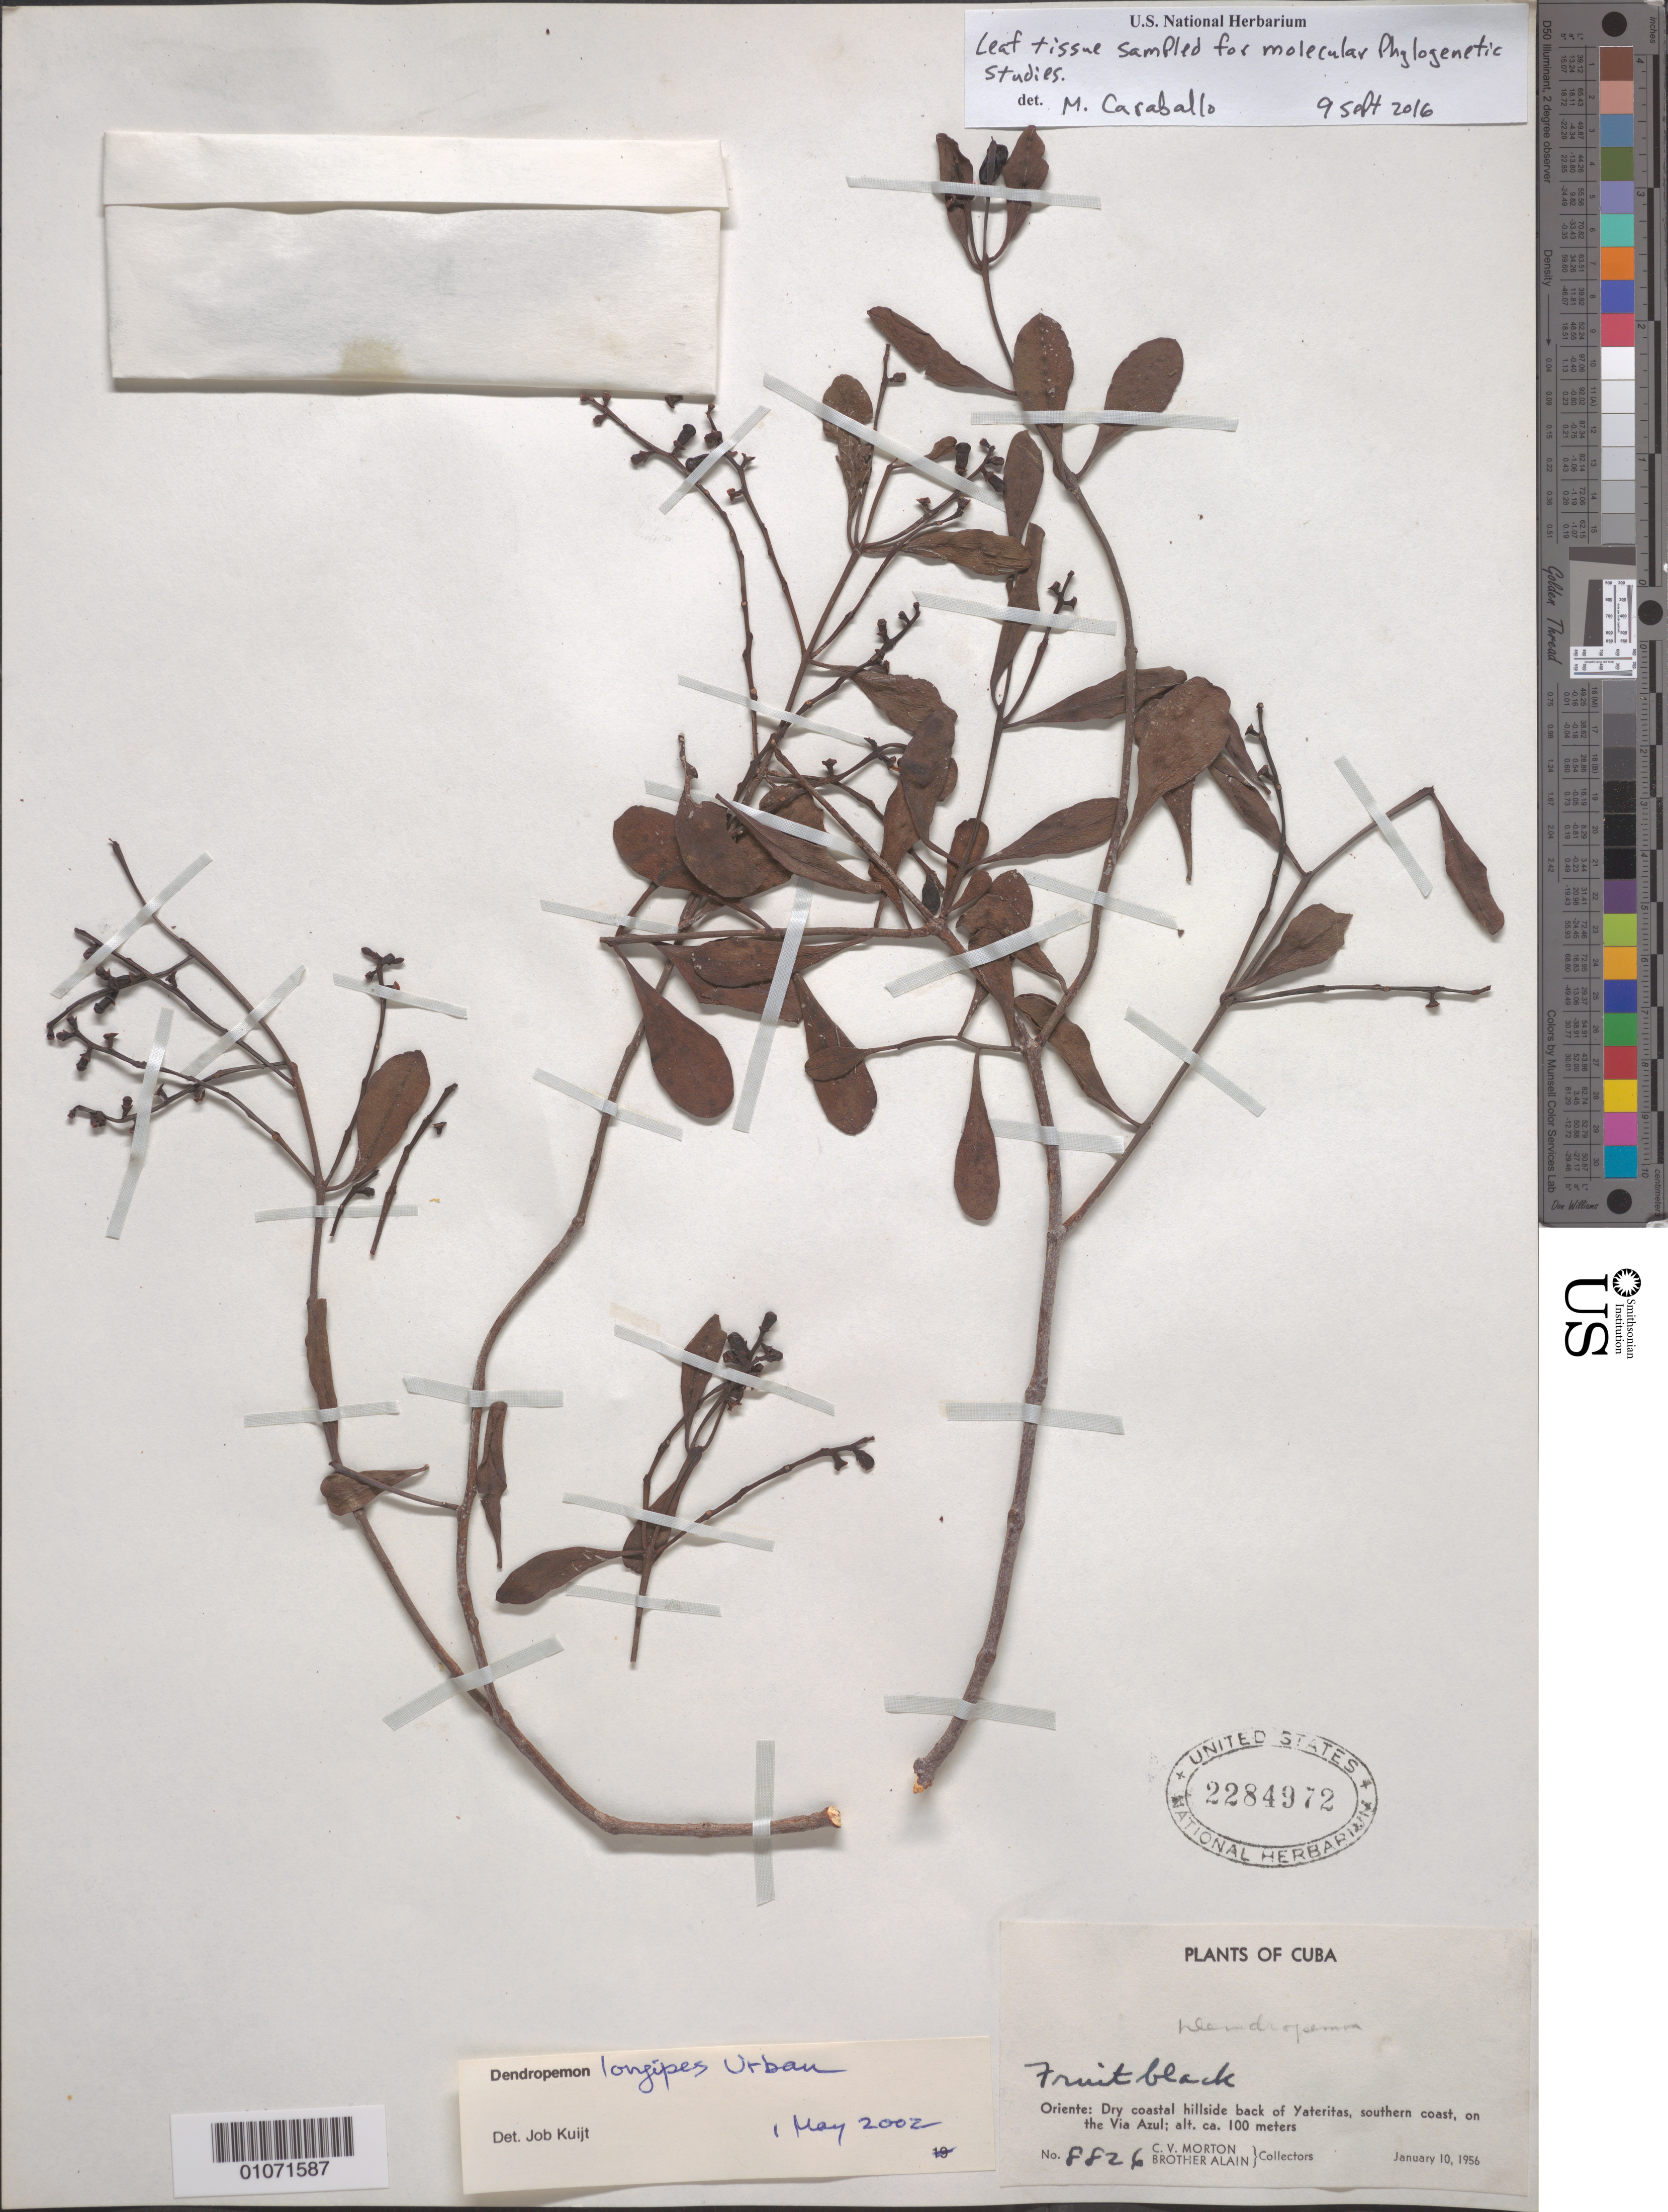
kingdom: Plantae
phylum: Tracheophyta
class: Magnoliopsida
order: Santalales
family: Loranthaceae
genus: Dendropemon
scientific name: Dendropemon lepidotus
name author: (Krug & Urb.) Leiva & I. Arias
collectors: C. V. Morton & A. H. Liogier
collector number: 8826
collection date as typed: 10 Jan 1956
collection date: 1956-01-10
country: Cuba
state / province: Oriente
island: Cuba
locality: Dry coastal hillside back of Yateritas, southern coast, on the Via Azul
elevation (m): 1000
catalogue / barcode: US 2284972